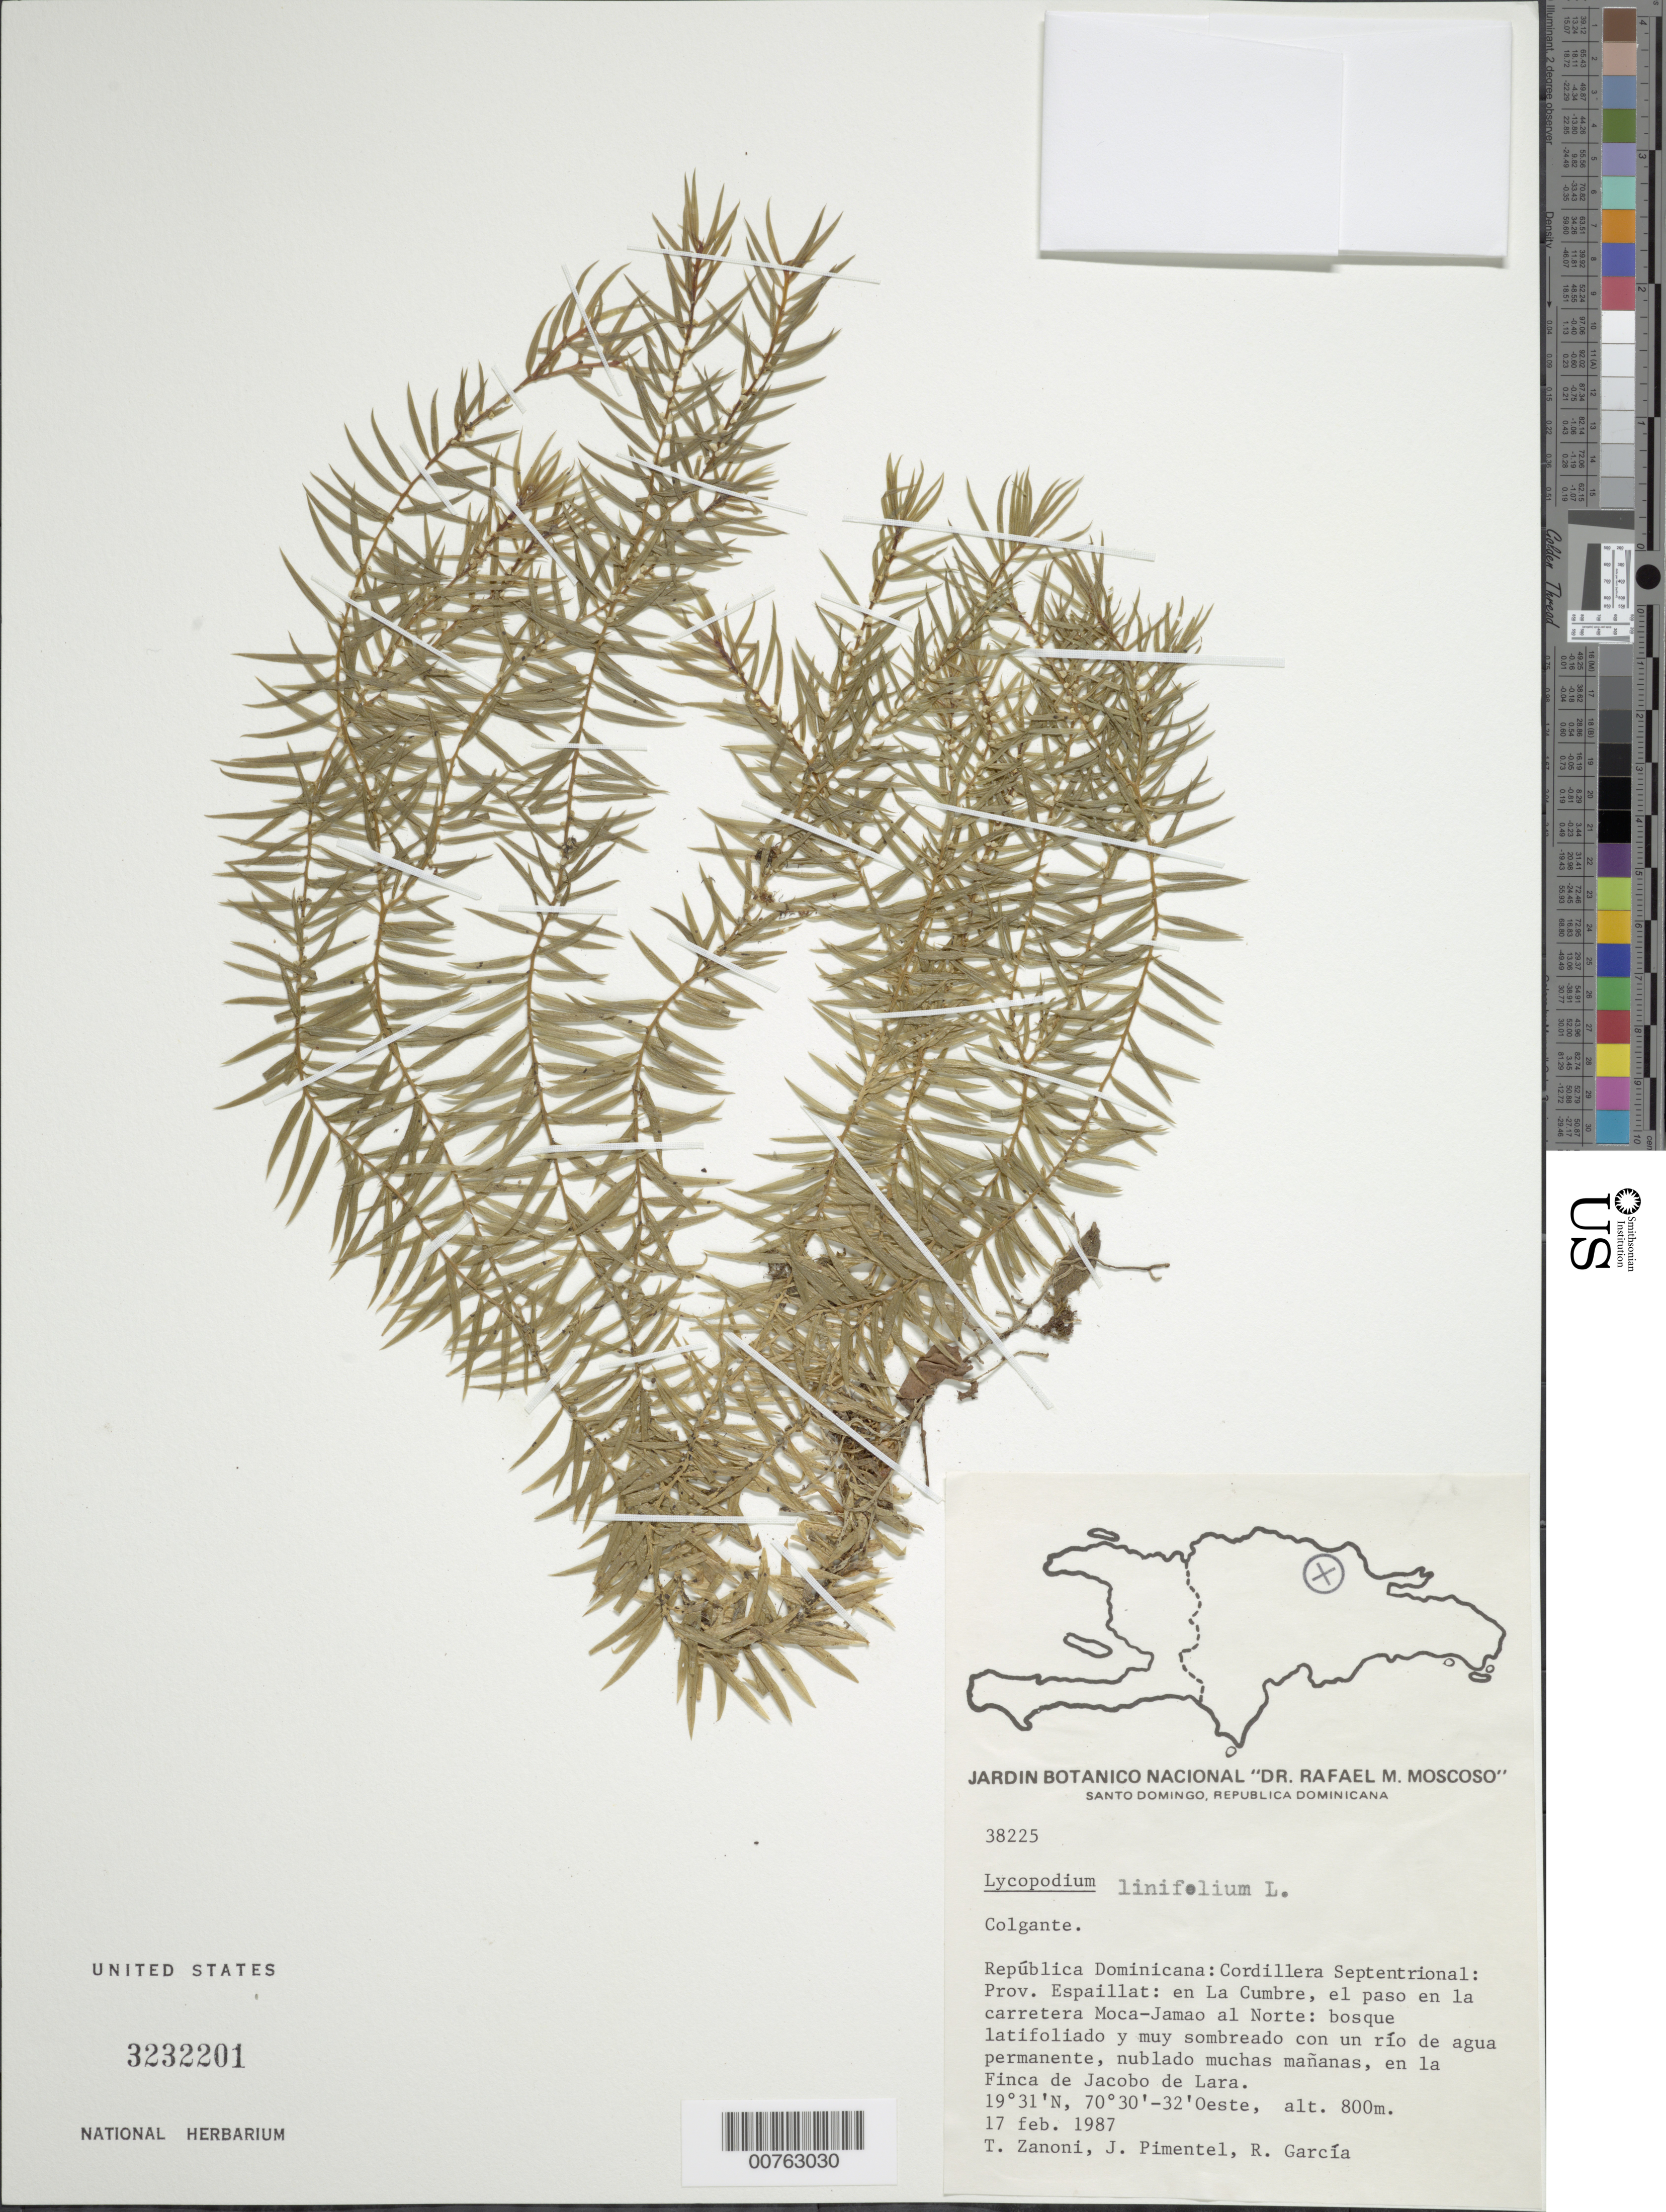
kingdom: Plantae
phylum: Tracheophyta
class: Lycopodiopsida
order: Lycopodiales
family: Lycopodiaceae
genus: Phlegmariurus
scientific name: Phlegmariurus linifolius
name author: (L.) B. Øllg.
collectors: T. A. Zanoni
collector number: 38225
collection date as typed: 17 Feb 1987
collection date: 1987-02-17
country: Dominican Republic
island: Hispaniola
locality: Cordillera Septentrional. Prov. Espaillat, en La Cumbre, el paso en la carretera Moca-Jamao al Norte. En la Finca de Jacobo de Lara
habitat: Bosque latifoliado y muy sombreado con un río de agua permanente, nublado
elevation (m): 800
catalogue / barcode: US 3232201